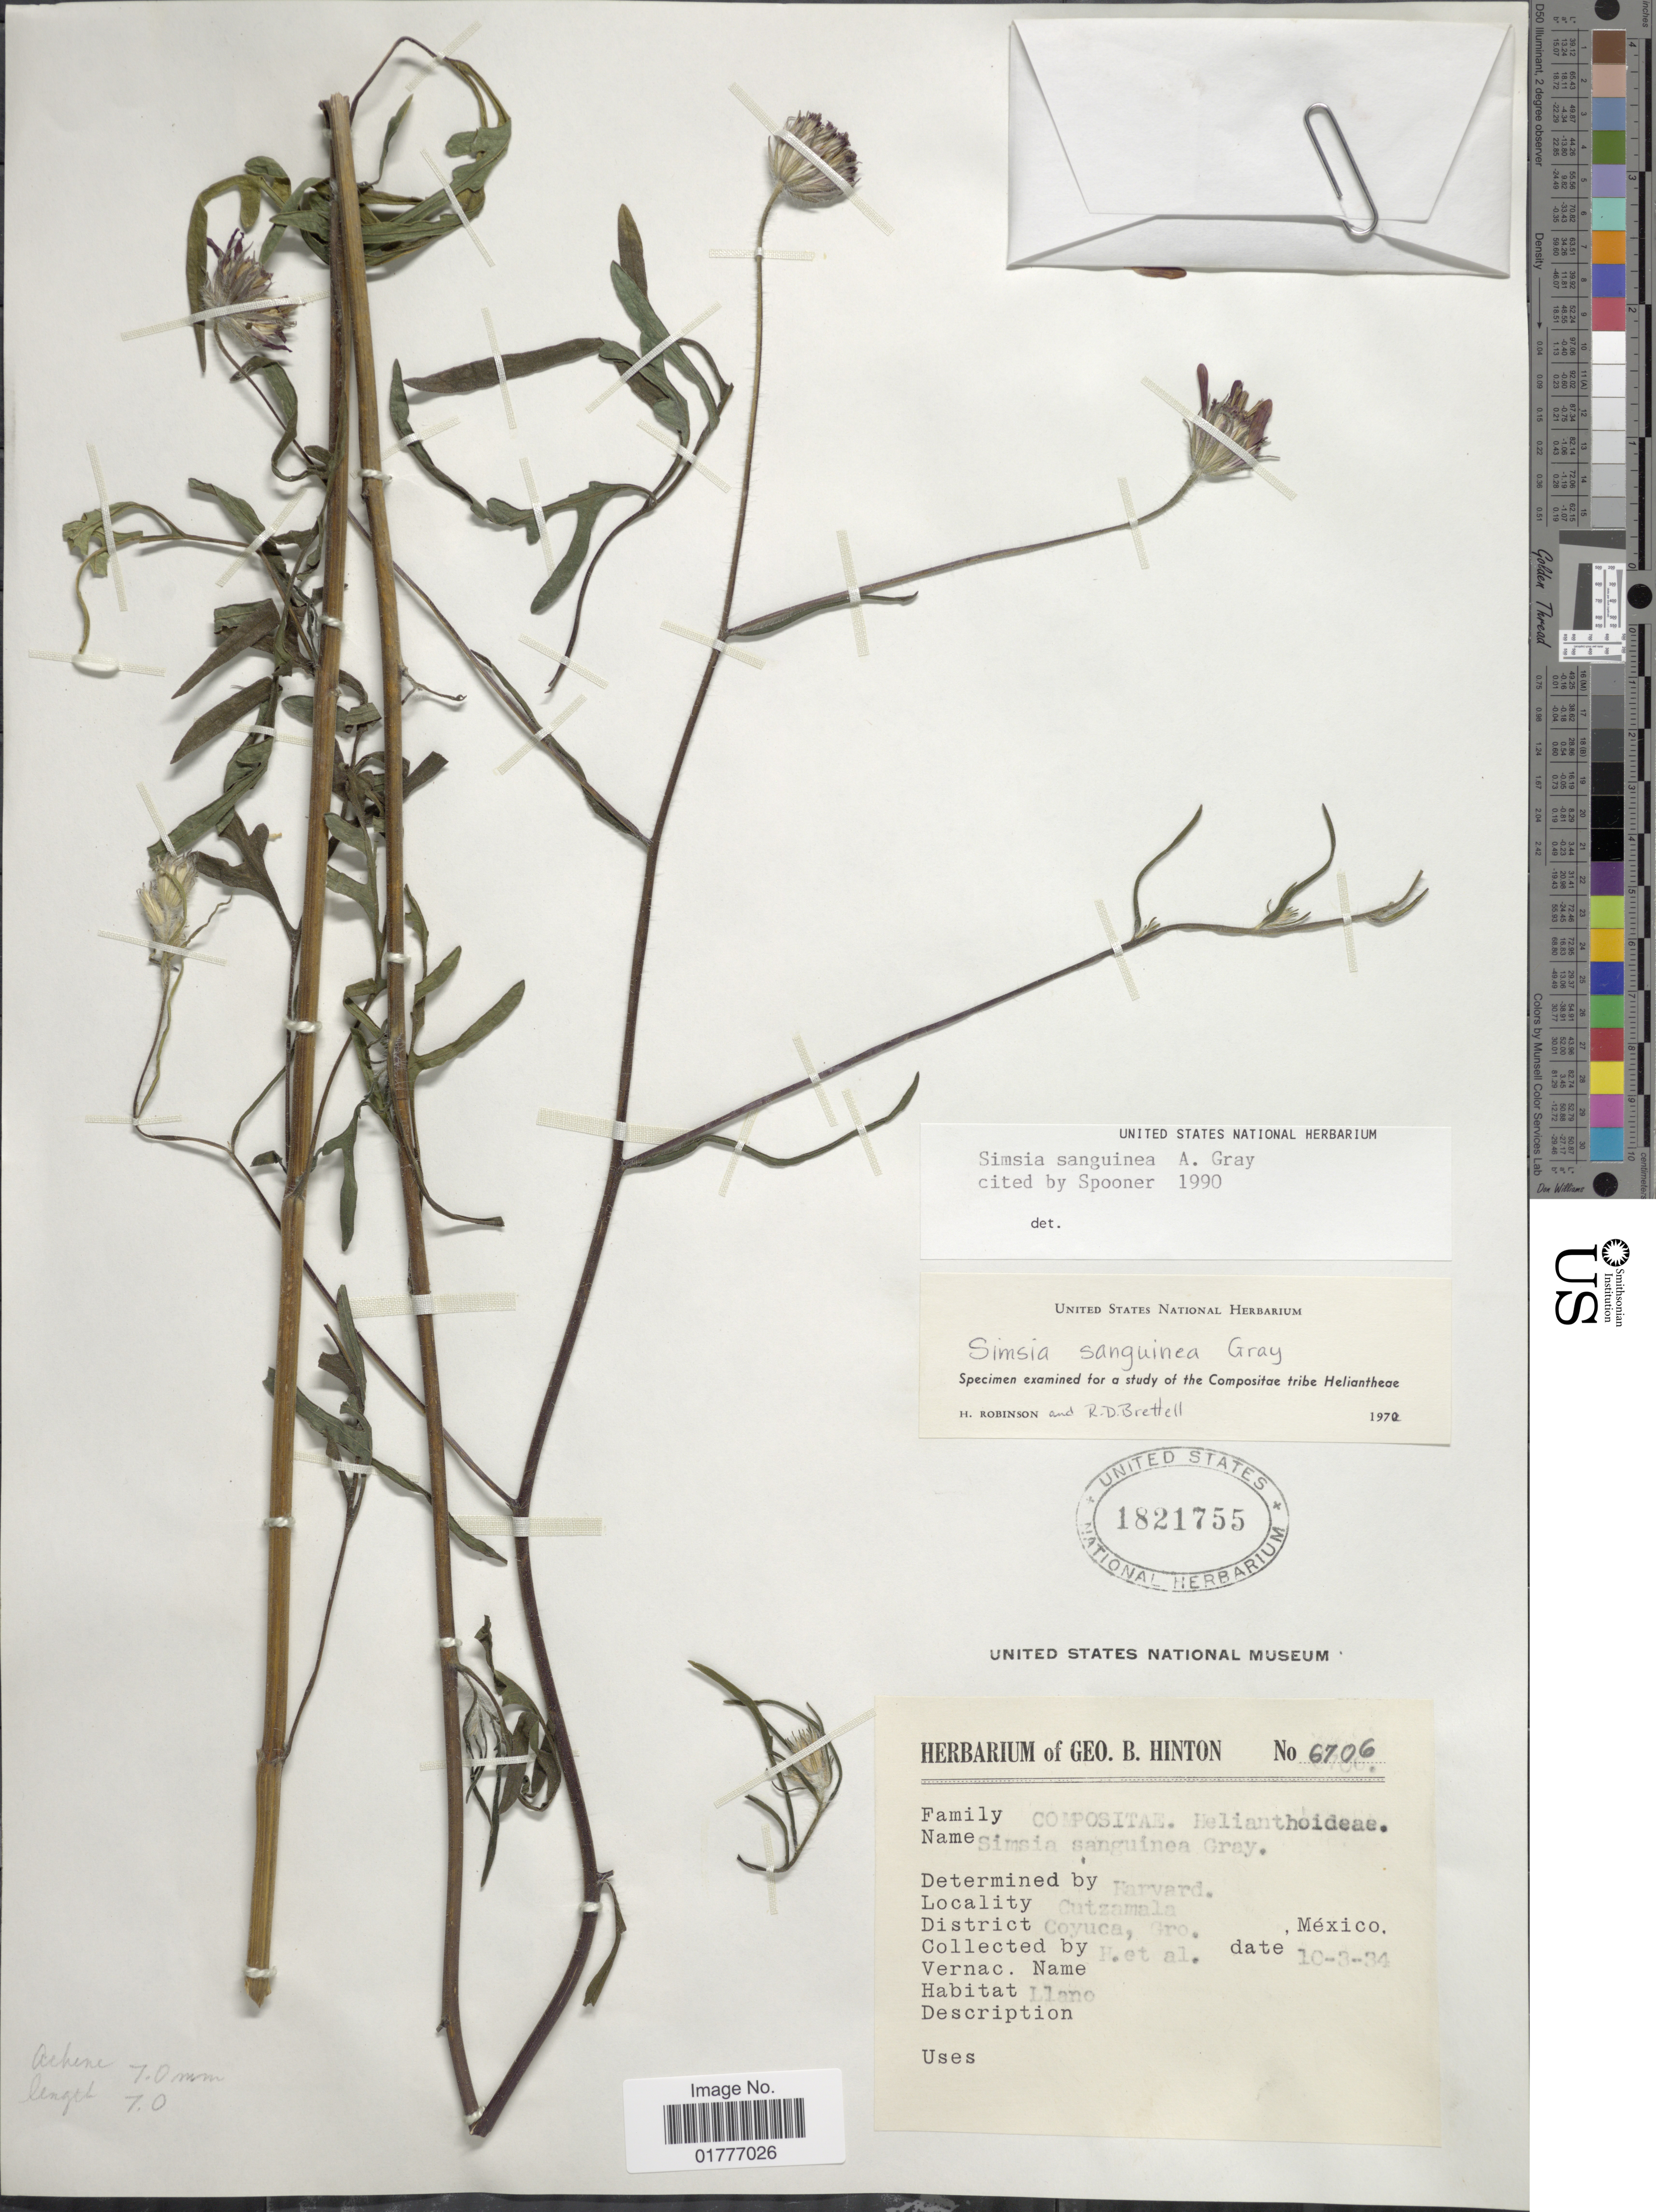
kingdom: Plantae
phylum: Tracheophyta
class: Magnoliopsida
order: Asterales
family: Asteraceae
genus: Simsia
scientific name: Simsia sanguinea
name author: A. Gray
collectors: G. B. Hinton & et al.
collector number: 6706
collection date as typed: Transcribed d/m/y: 10/3/34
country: Mexico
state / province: Guerrero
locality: Cutzamala, District, Coyuca, Gro., Mexico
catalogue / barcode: US 1821755